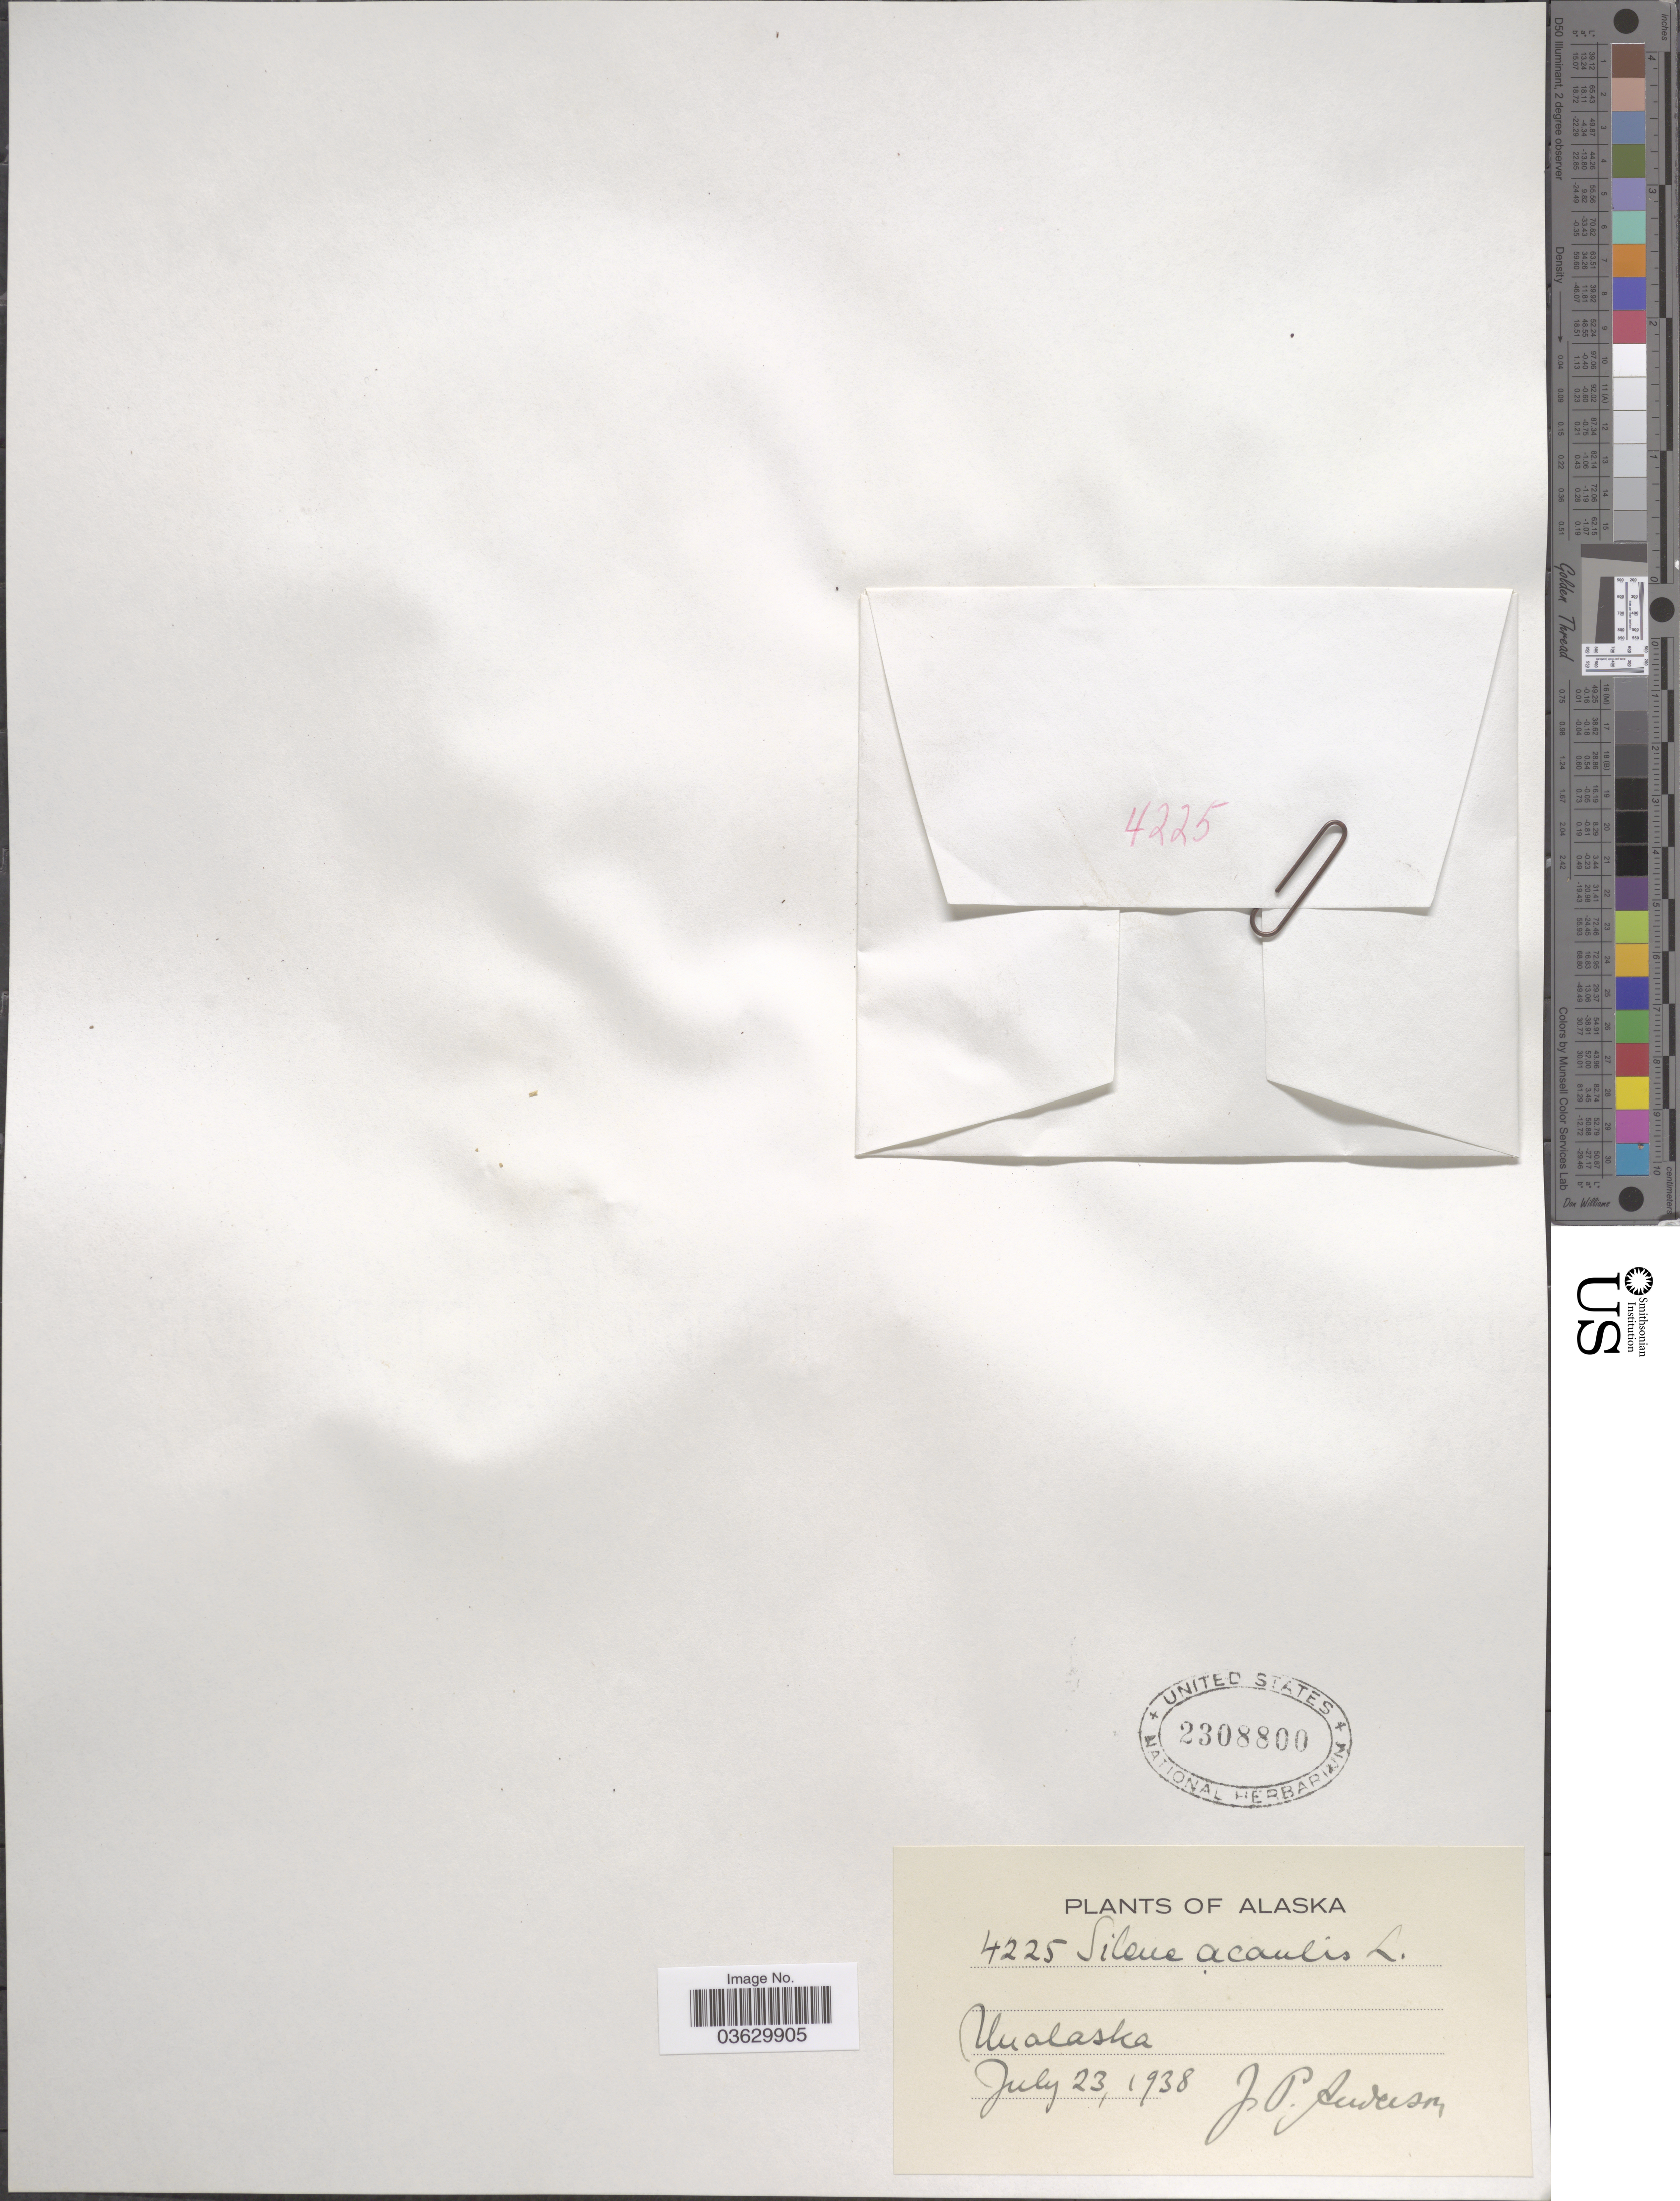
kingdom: Plantae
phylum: Tracheophyta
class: Magnoliopsida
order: Caryophyllales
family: Caryophyllaceae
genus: Silene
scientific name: Silene acaulis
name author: (L.) Jacq.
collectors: J. P. Anderson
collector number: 4225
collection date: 1938-07-23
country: United States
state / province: Alaska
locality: Unalaska.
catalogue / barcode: US 2308800